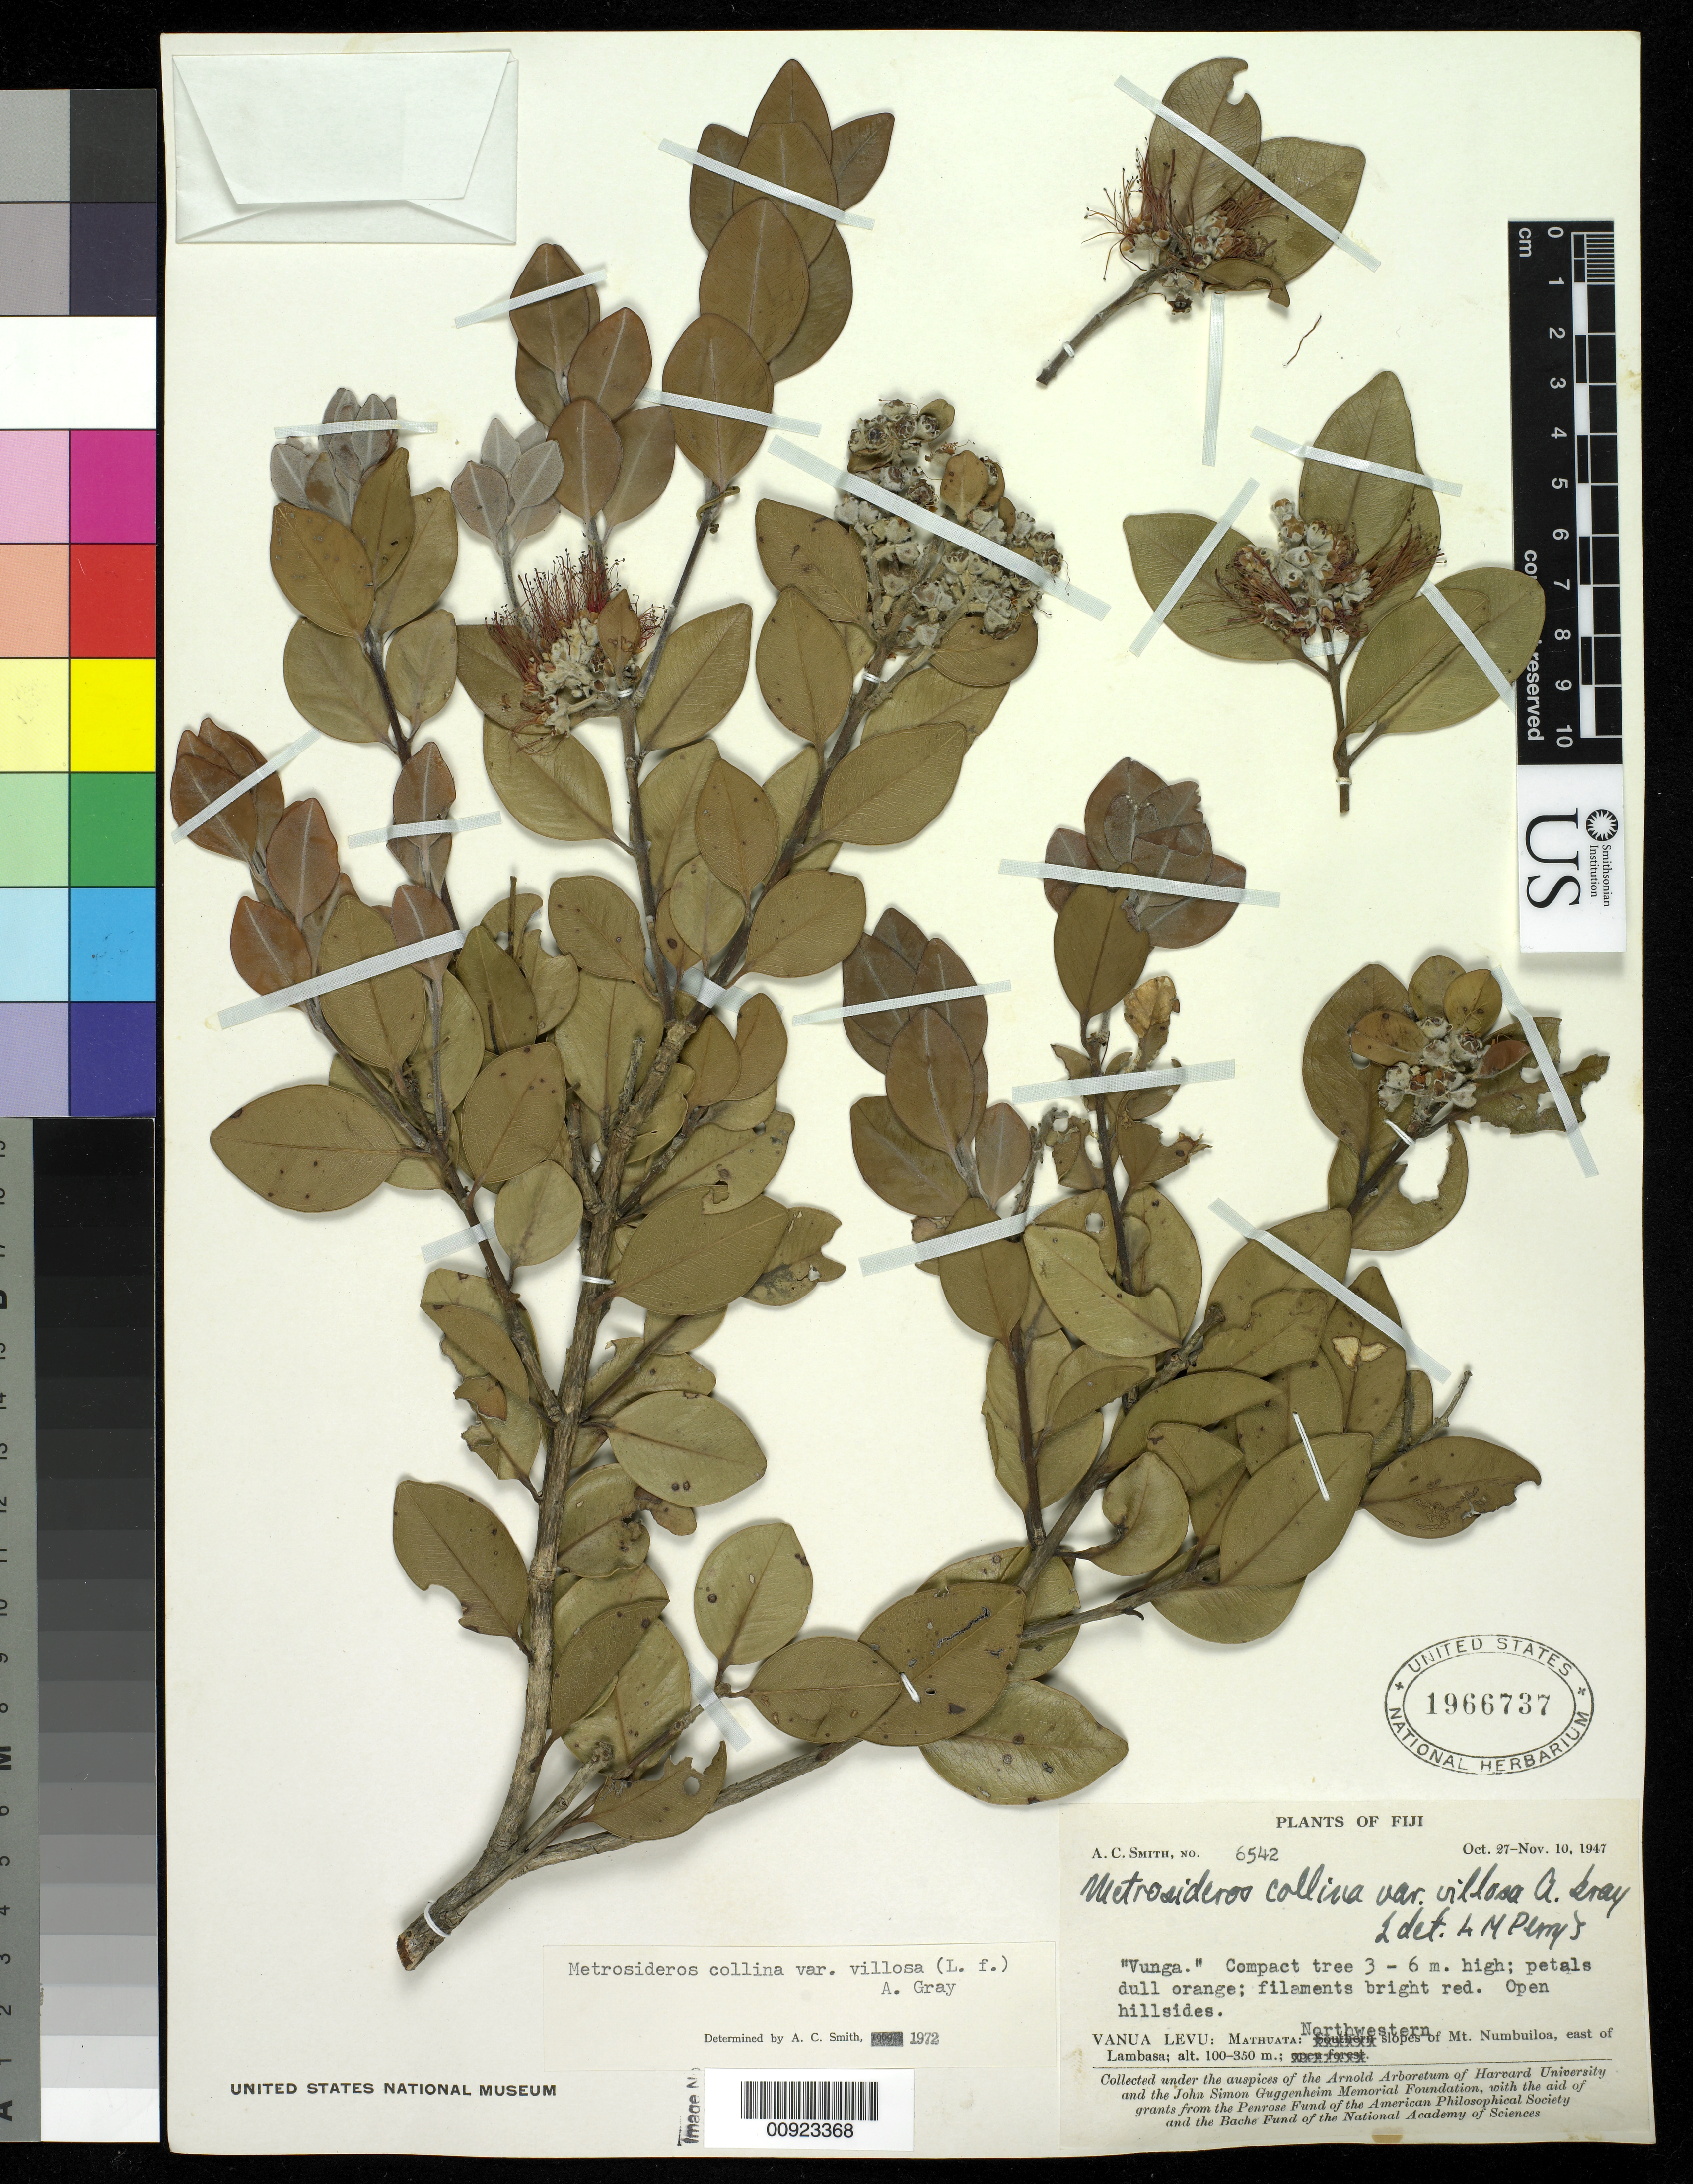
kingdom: Plantae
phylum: Tracheophyta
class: Magnoliopsida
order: Myrtales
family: Myrtaceae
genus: Metrosideros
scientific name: Metrosideros collina var. villosa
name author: (L. f.) A. Gray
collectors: C. A. Smith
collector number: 6542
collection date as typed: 29 Oct 1947 to 10 Nov 1947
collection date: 1947-10-29/1947-11-10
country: Fiji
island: Vanua Levu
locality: Among reeds in thin forest on rocky slope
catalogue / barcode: US 1966737